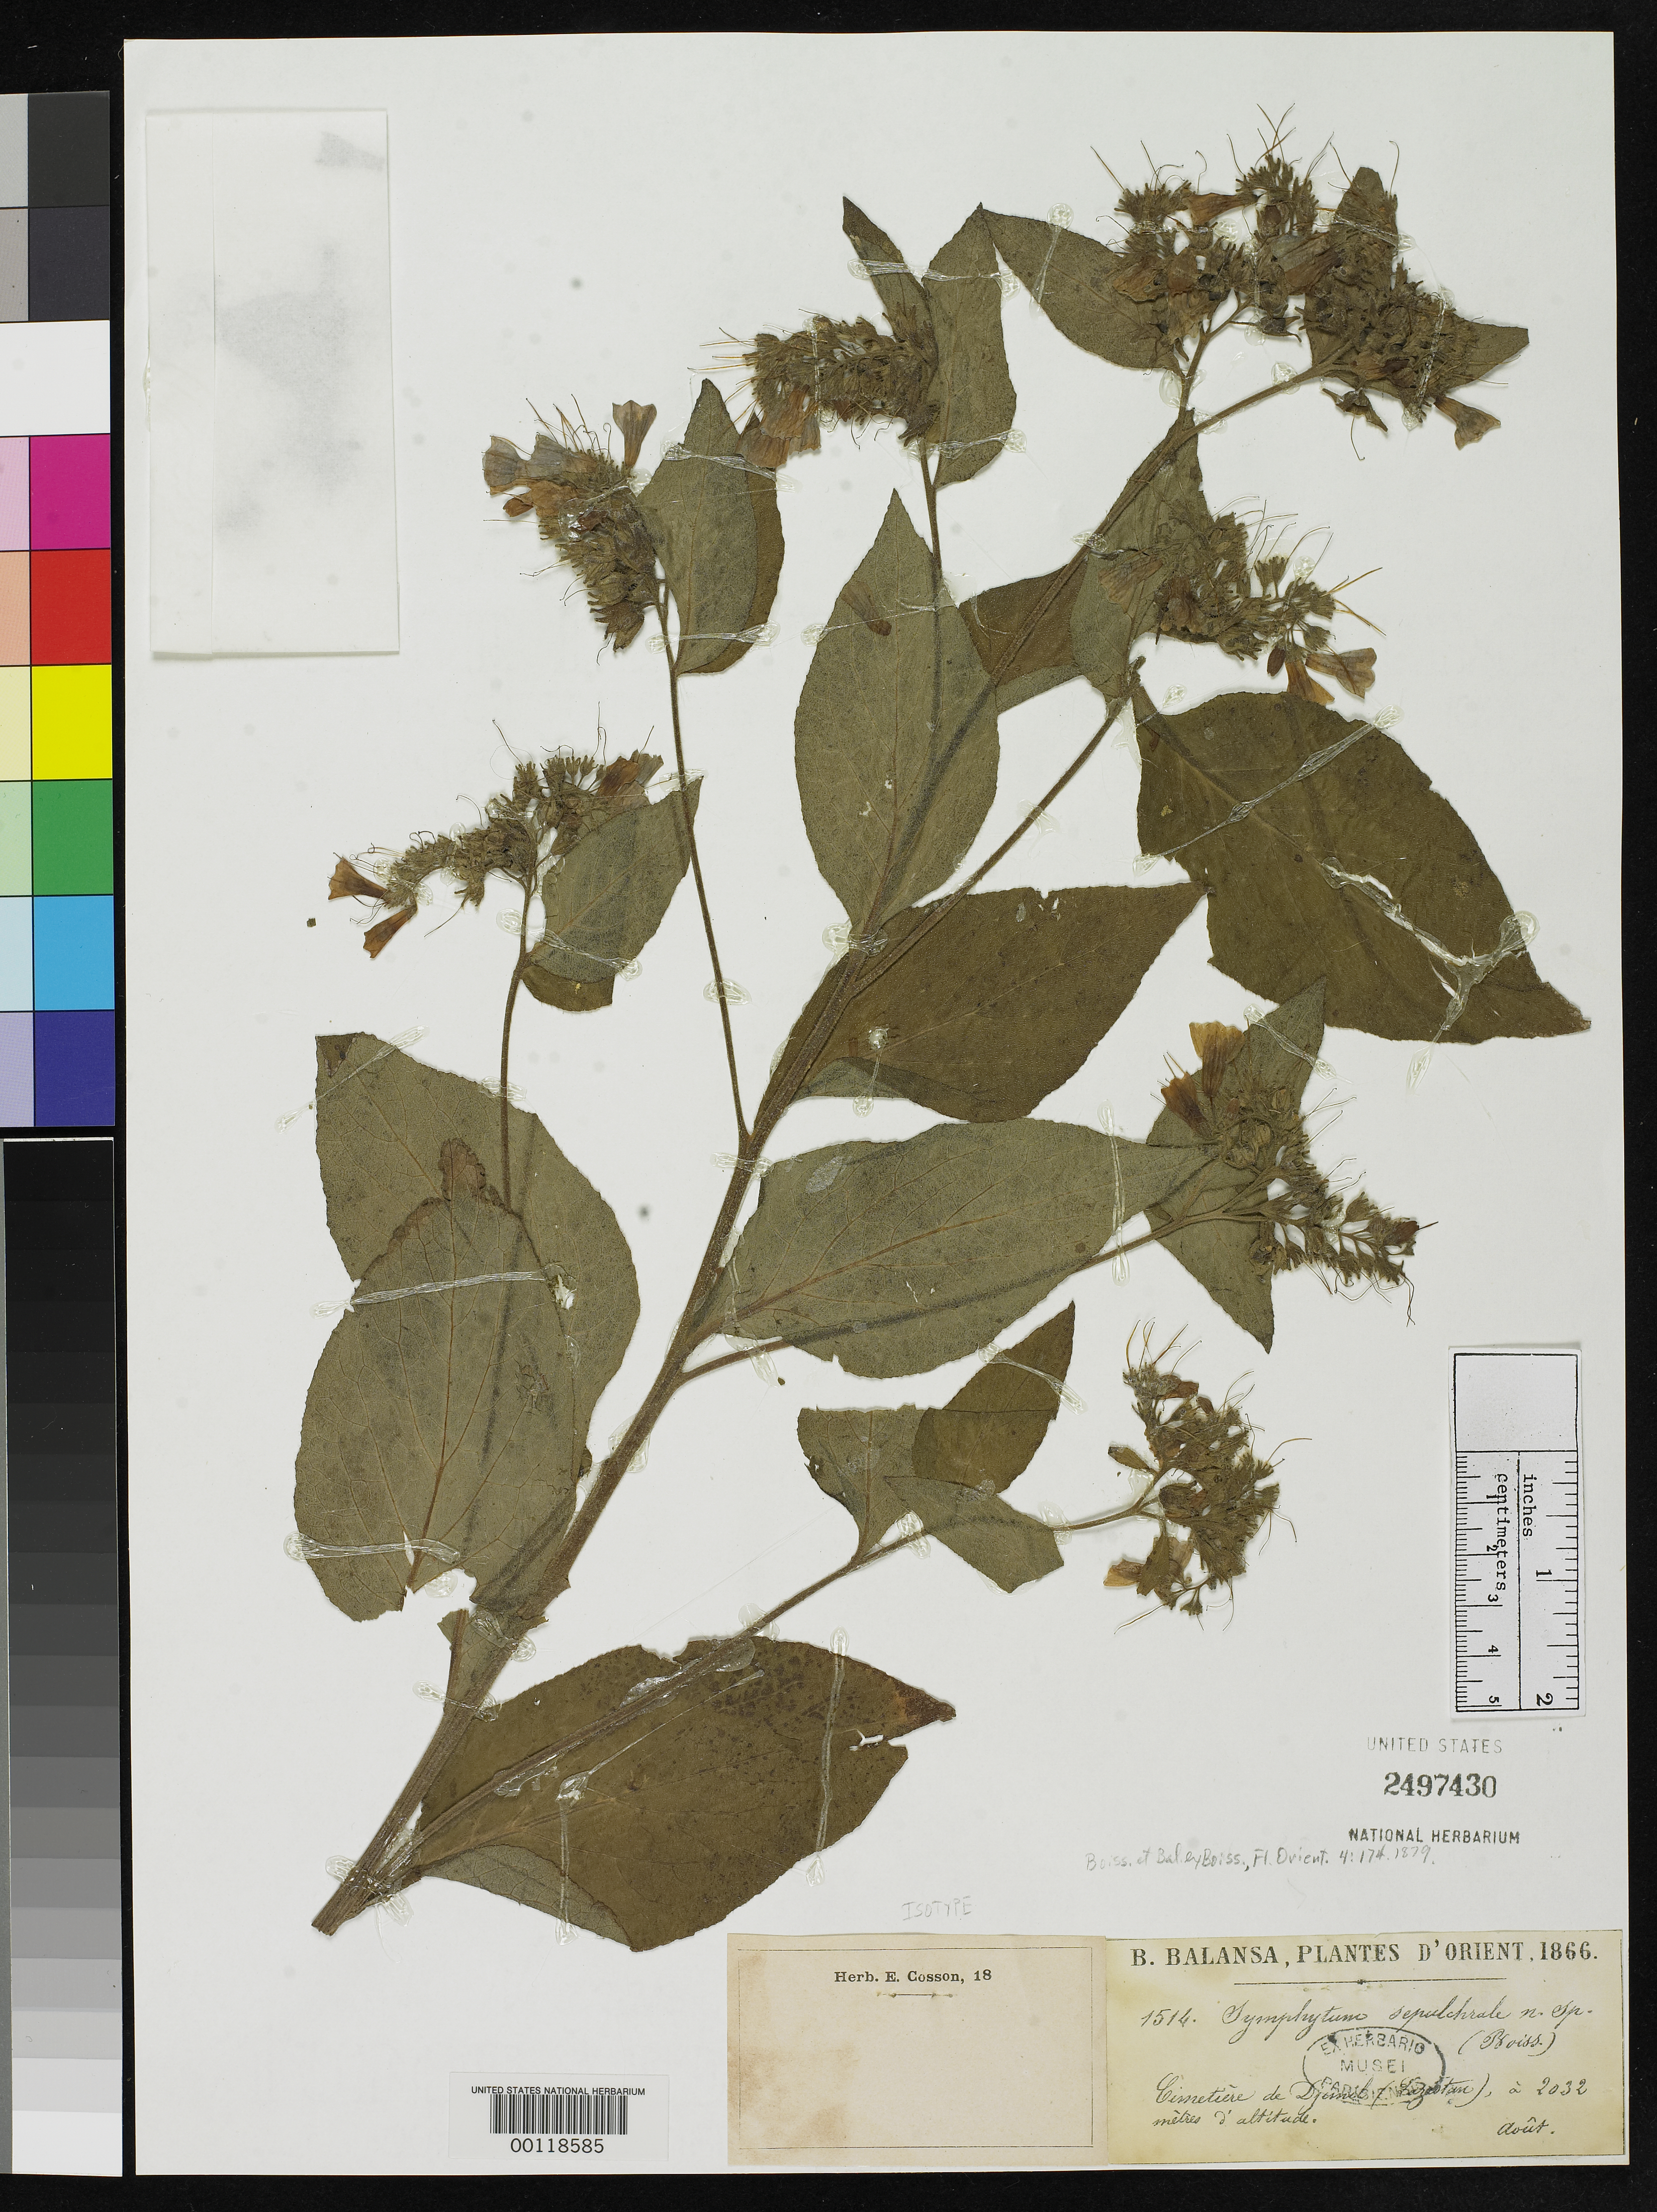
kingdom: Plantae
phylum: Tracheophyta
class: Magnoliopsida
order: Boraginales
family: Boraginaceae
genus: Symphytum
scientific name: Symphytum sepulcrale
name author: Boiss. & Balansa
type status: Isotype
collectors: B. Balansa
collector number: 1514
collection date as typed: Aug 1866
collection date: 1866-08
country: Turkey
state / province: Lazistan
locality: Djimil at Sepulchra.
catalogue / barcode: US 2497430